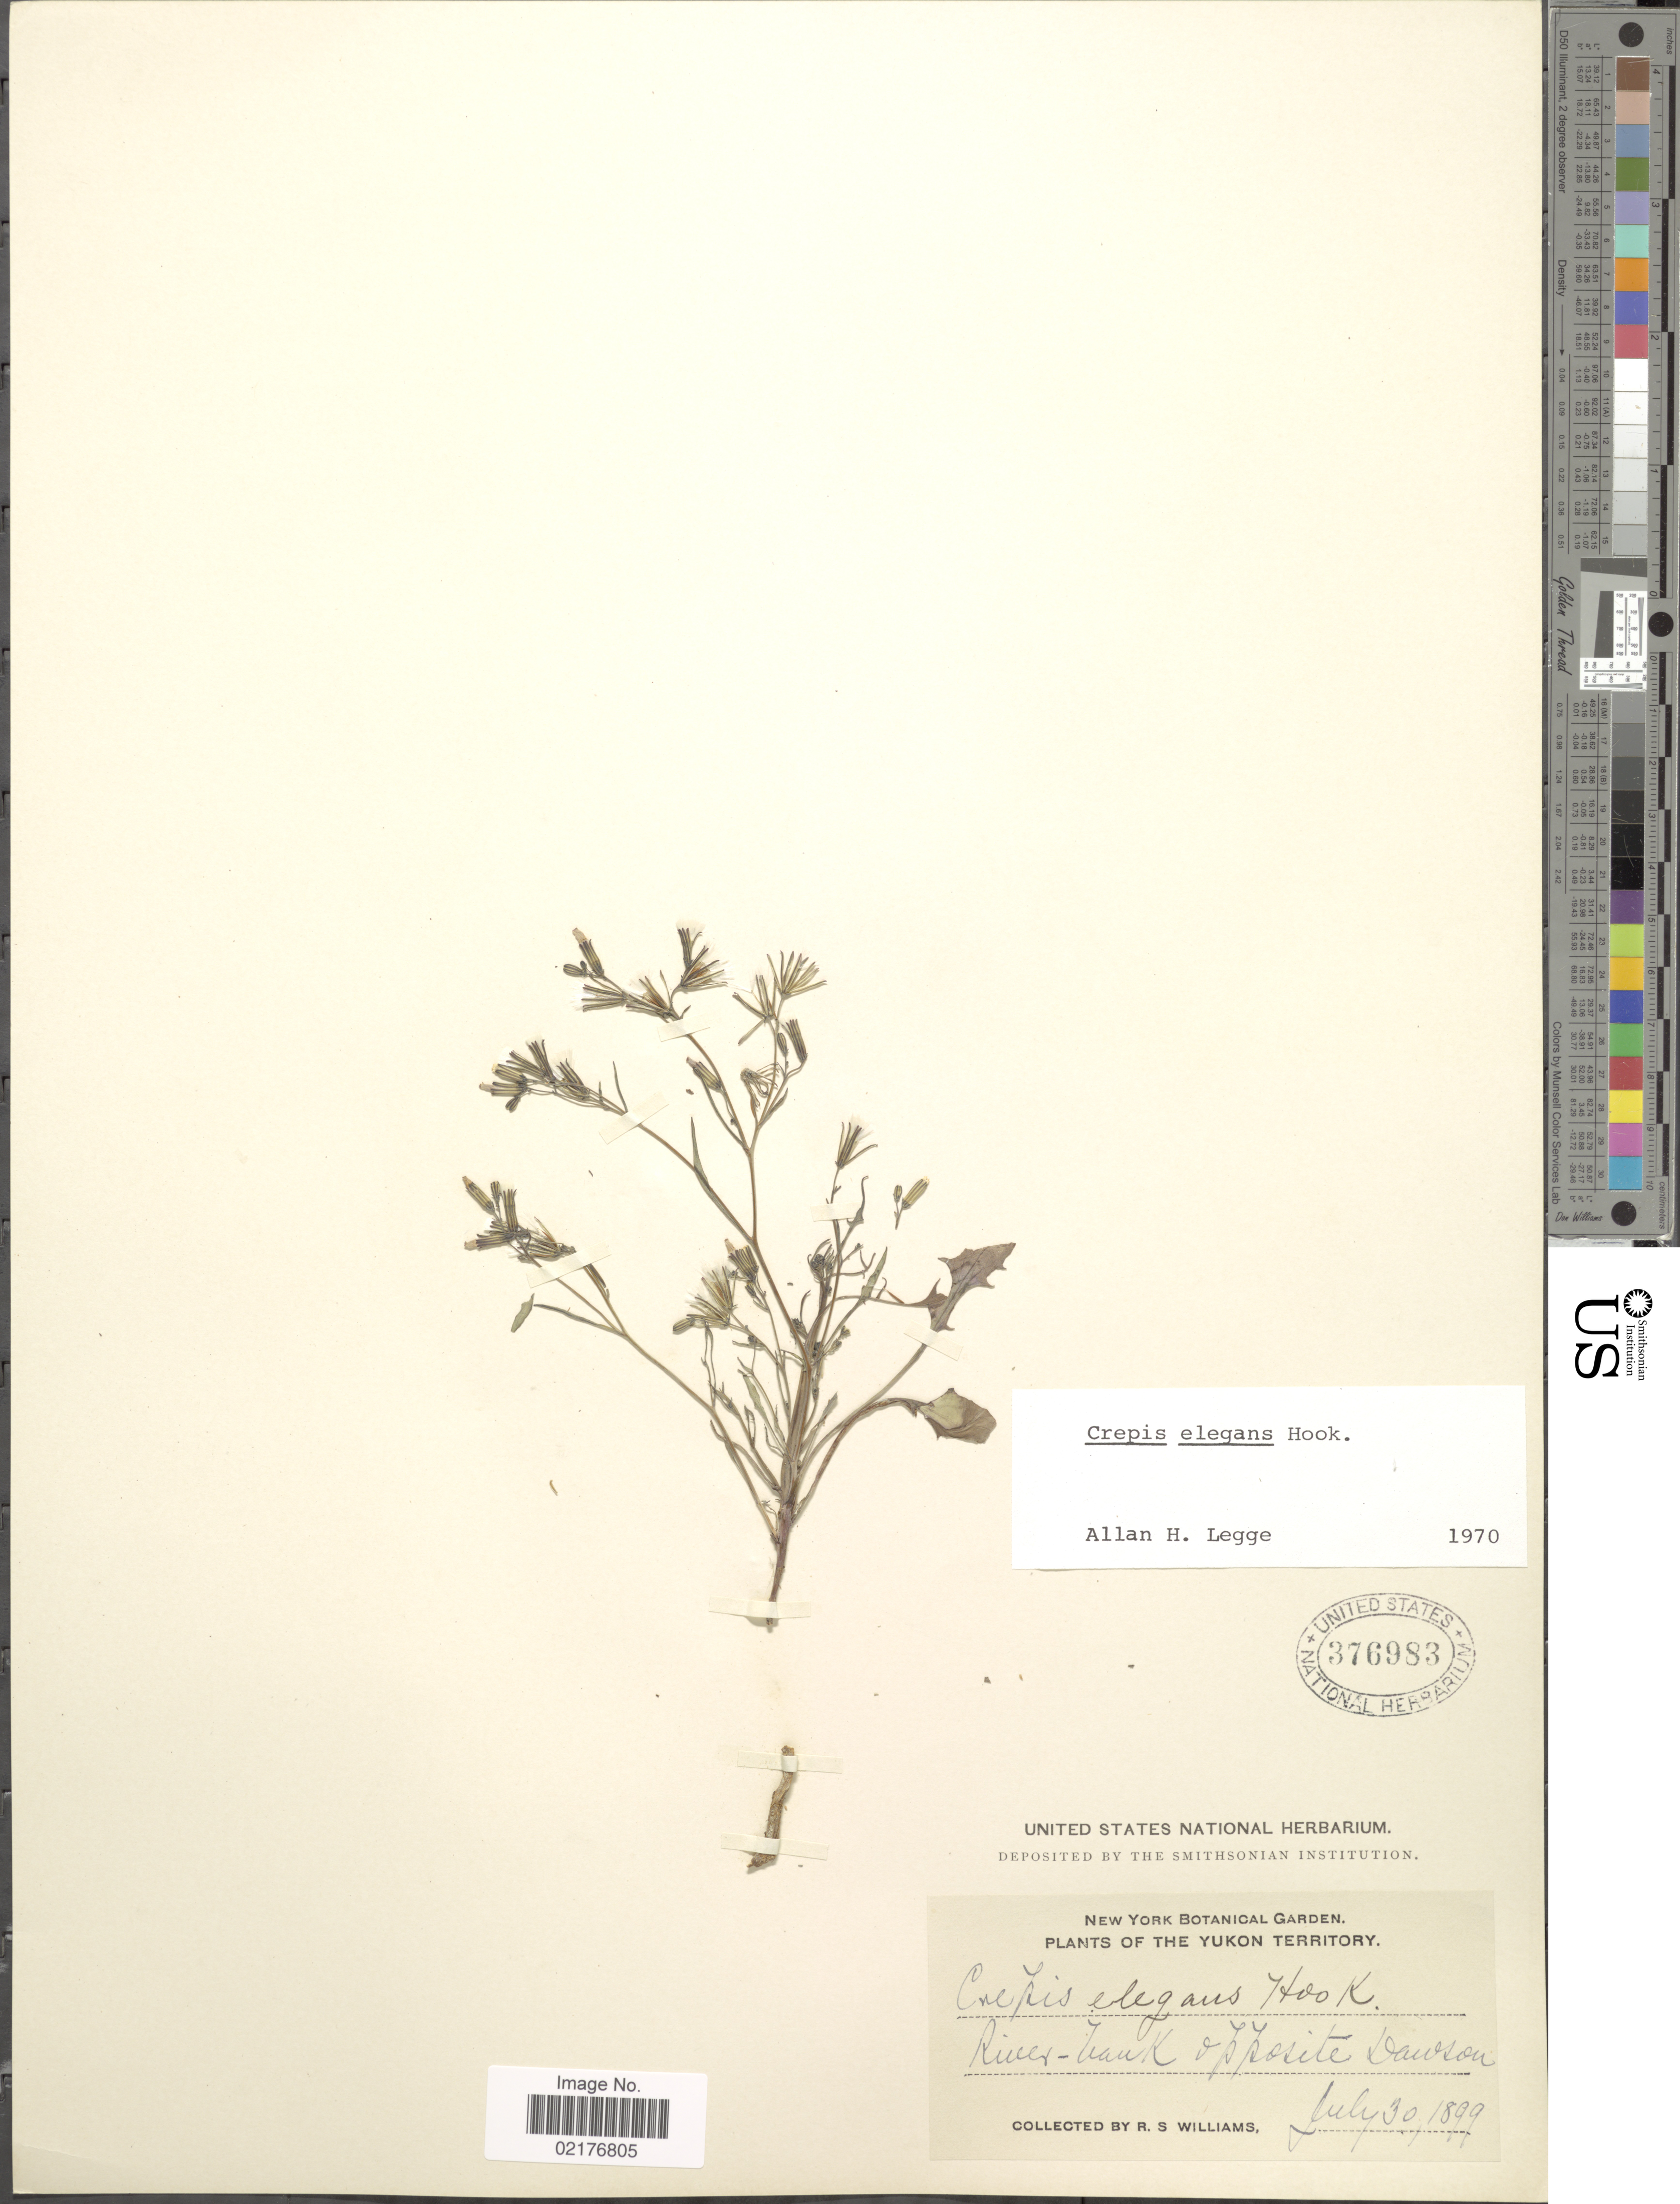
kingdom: Plantae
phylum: Tracheophyta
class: Magnoliopsida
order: Asterales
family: Asteraceae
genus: Askellia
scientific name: Askellia elegans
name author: (Hook.) W.A. Weber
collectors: R. S. Williams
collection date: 1899-07-30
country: Canada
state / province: Yukon Territory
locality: River-bank opposite Dawson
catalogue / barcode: US 376983